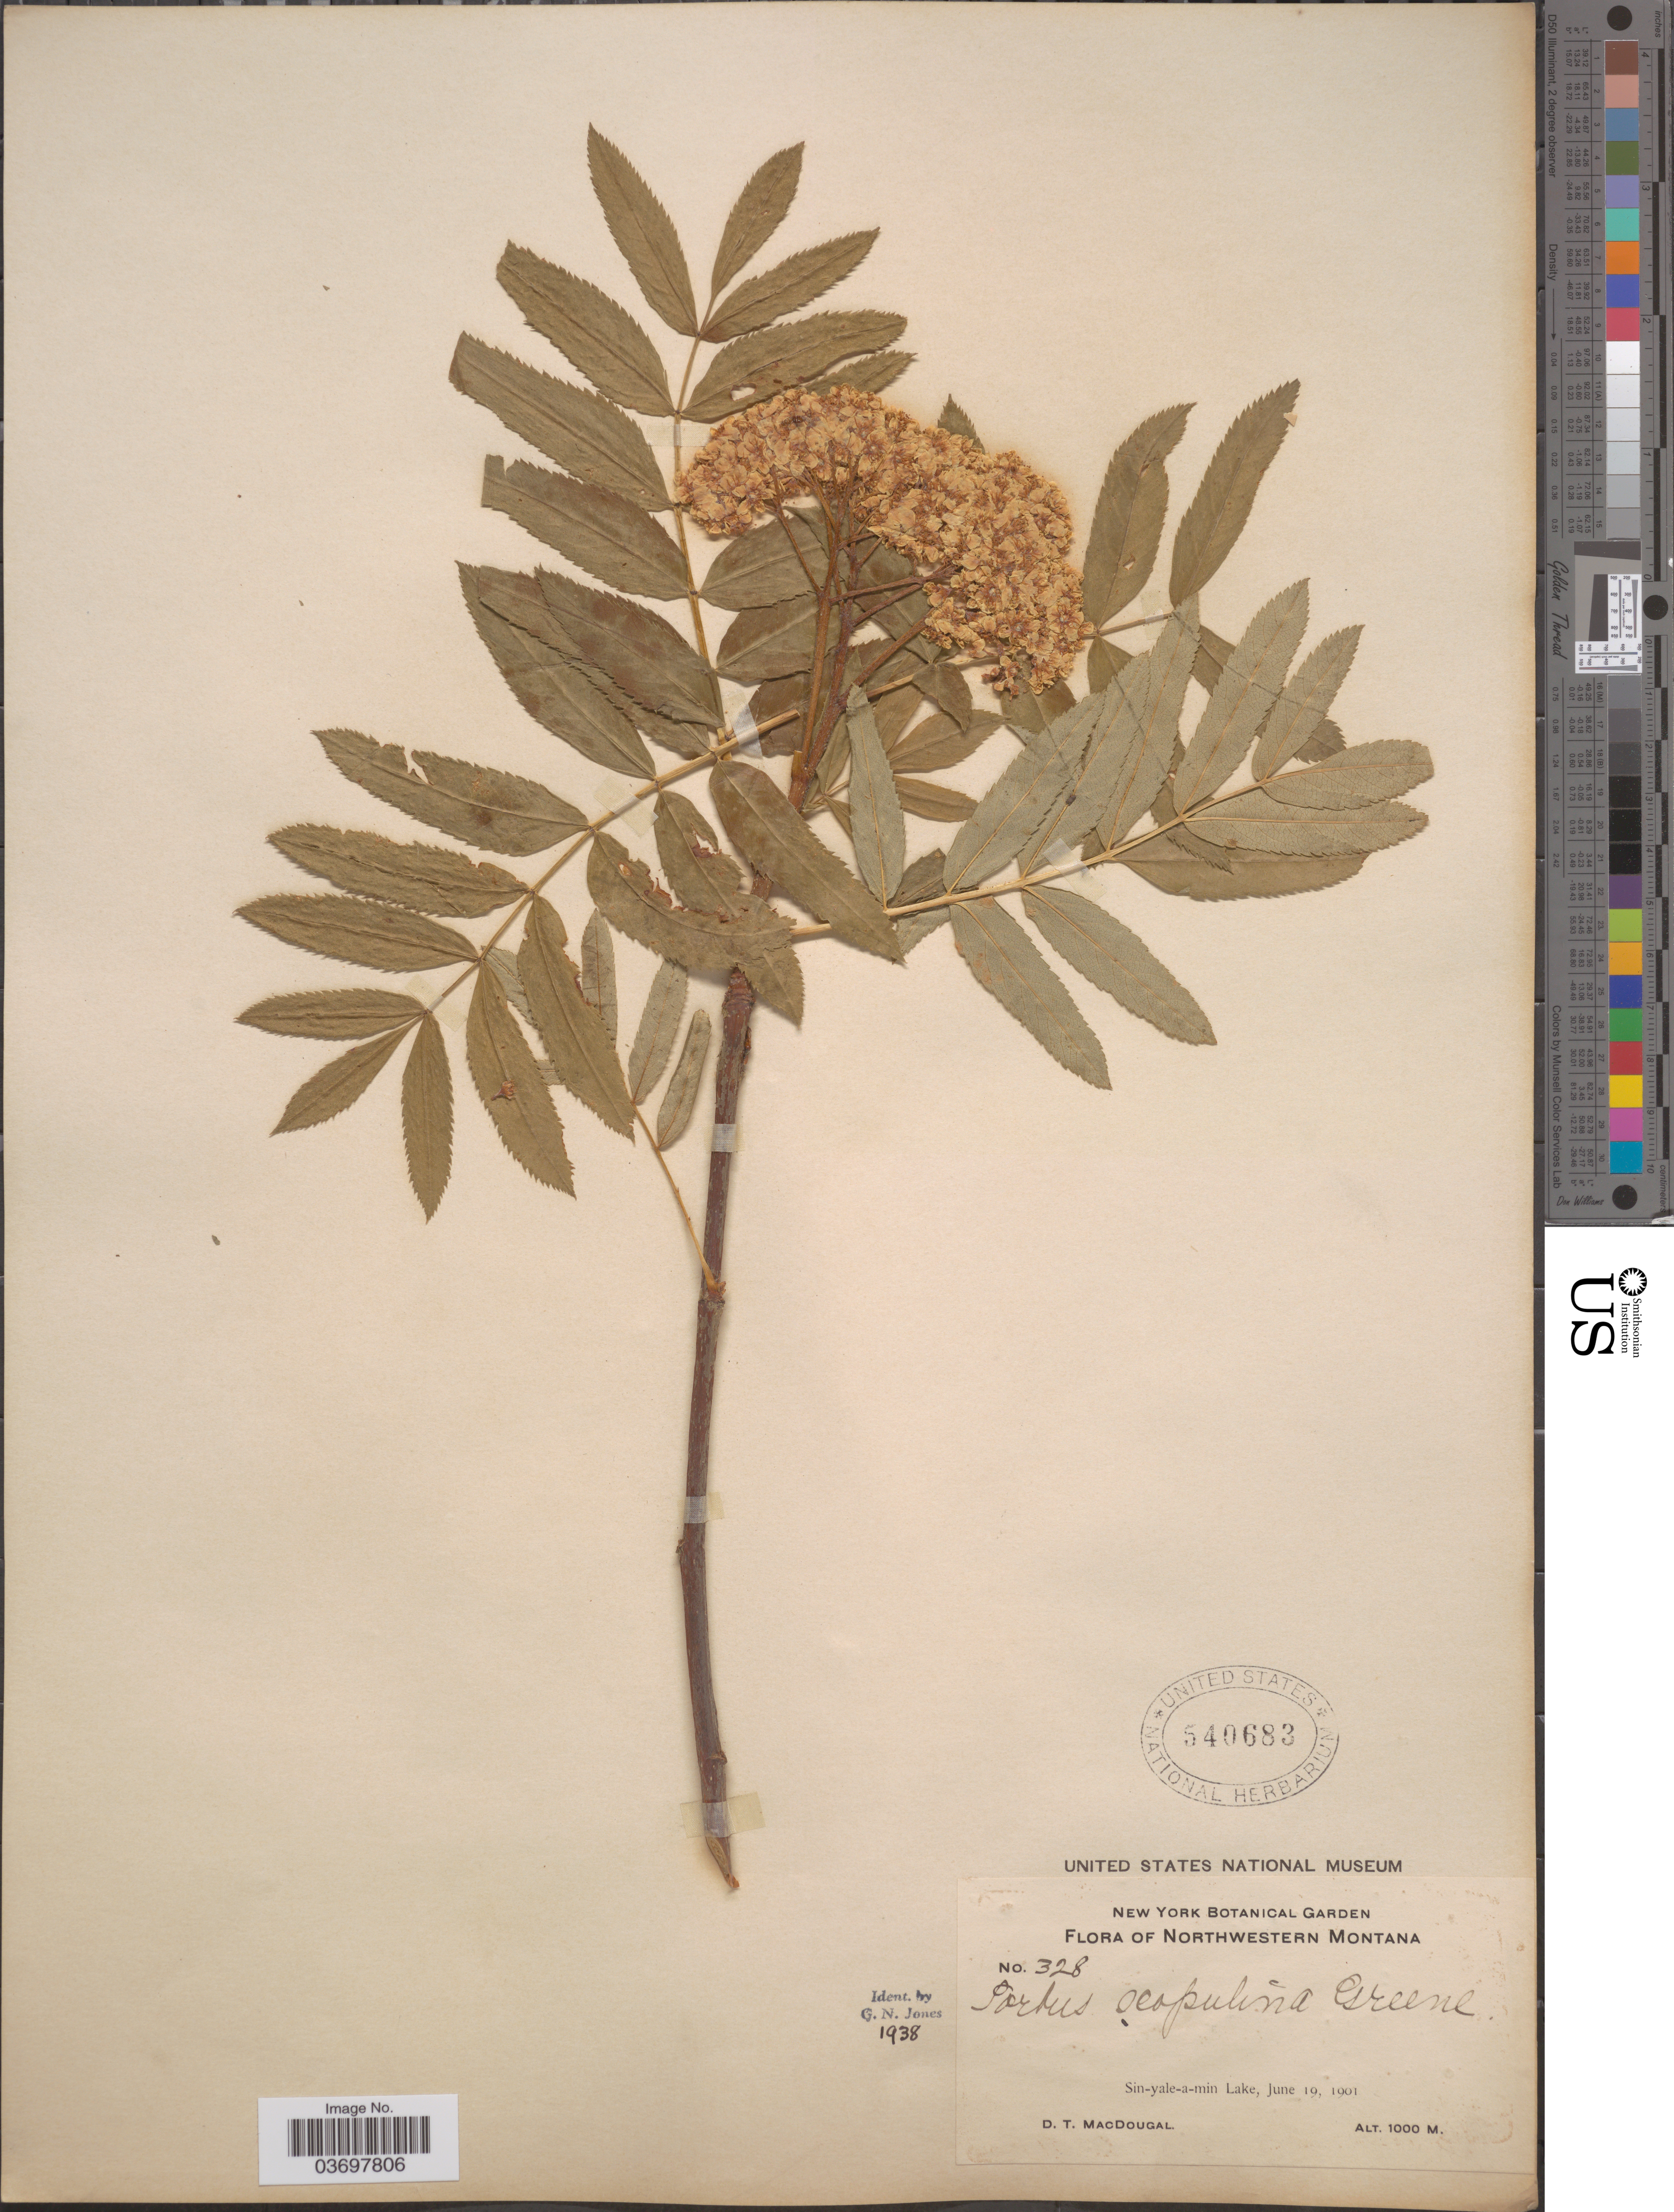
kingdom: Plantae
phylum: Tracheophyta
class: Magnoliopsida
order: Rosales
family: Rosaceae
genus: Sorbus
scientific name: Sorbus scopulina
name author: Greene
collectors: D. T. MacDougal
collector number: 328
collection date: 1901-06-19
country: United States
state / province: Montana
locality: Northwestern Montana. Sin-yale-a-min Lake.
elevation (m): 1000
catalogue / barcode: US 540683